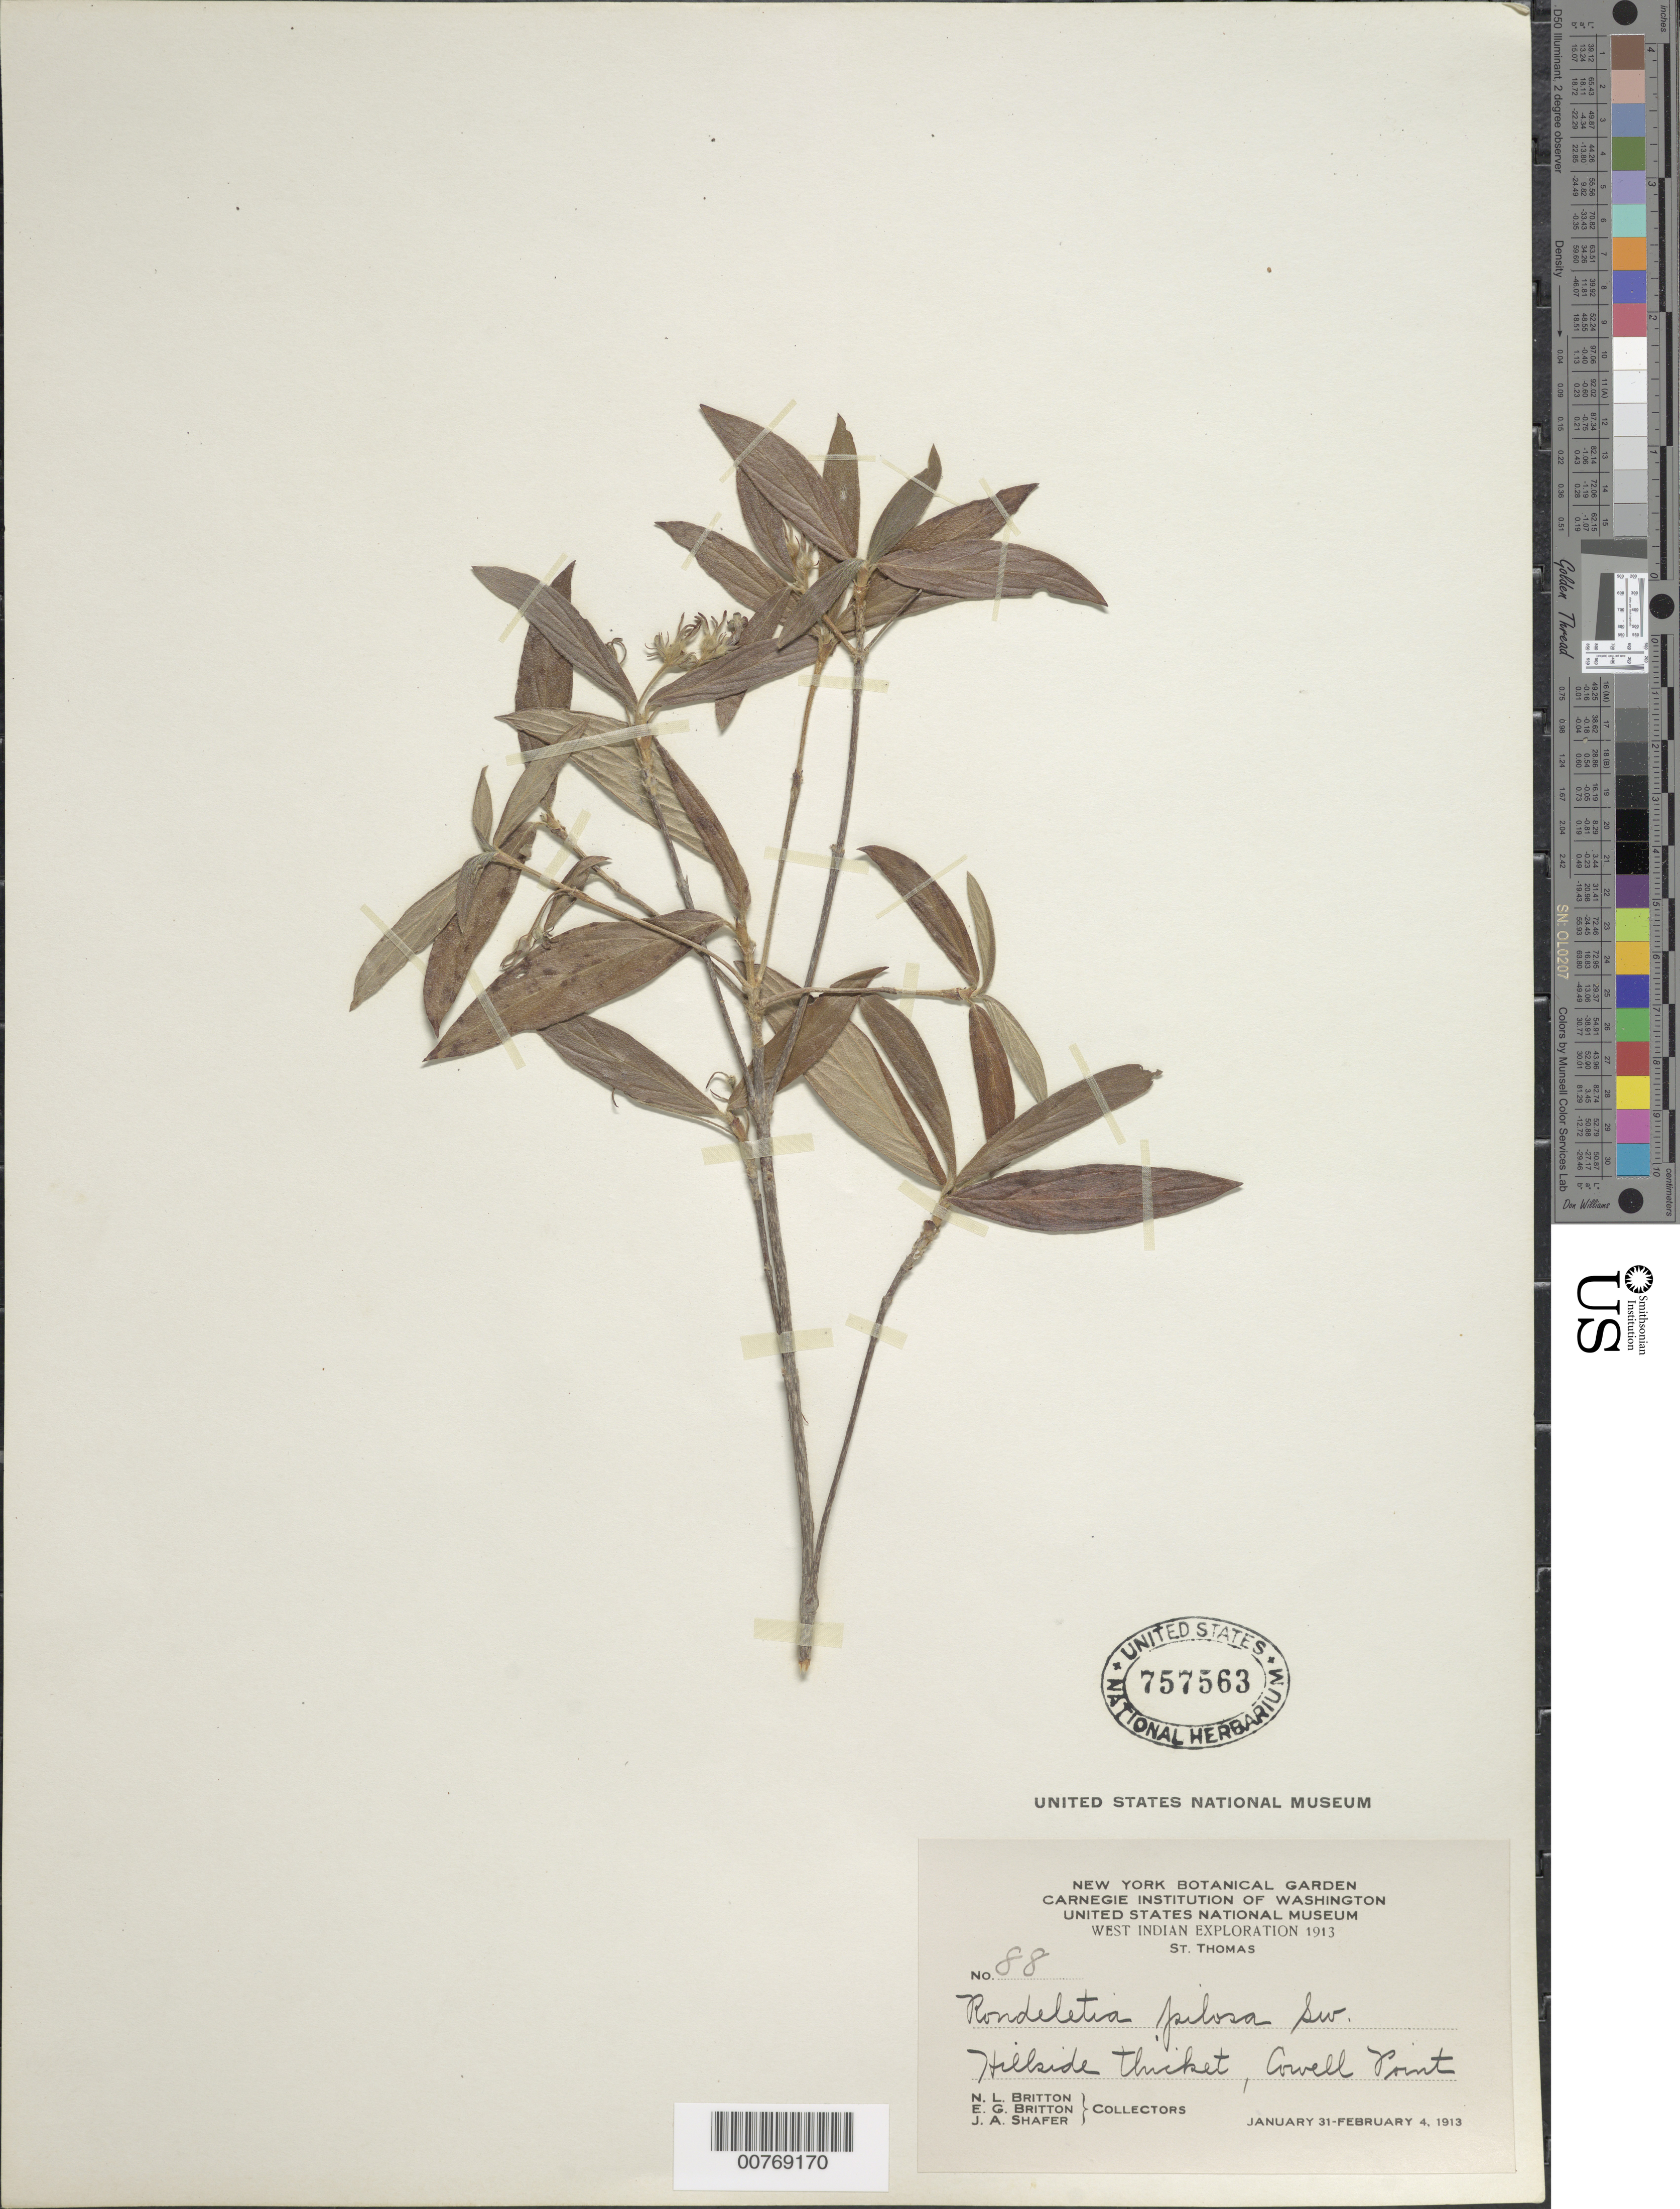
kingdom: Plantae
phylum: Tracheophyta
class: Magnoliopsida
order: Gentianales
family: Rubiaceae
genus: Rondeletia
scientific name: Rondeletia pilosa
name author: Sw.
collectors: N. Britton, E. G. Britton & J. A. Shafer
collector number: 88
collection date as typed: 31 Jan 1913 to 04 Feb 1913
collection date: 1913-01-31/1913-02-04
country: U.S. Virgin Islands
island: St. Thomas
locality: Cowell Point; hillside thicket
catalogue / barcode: US 757563